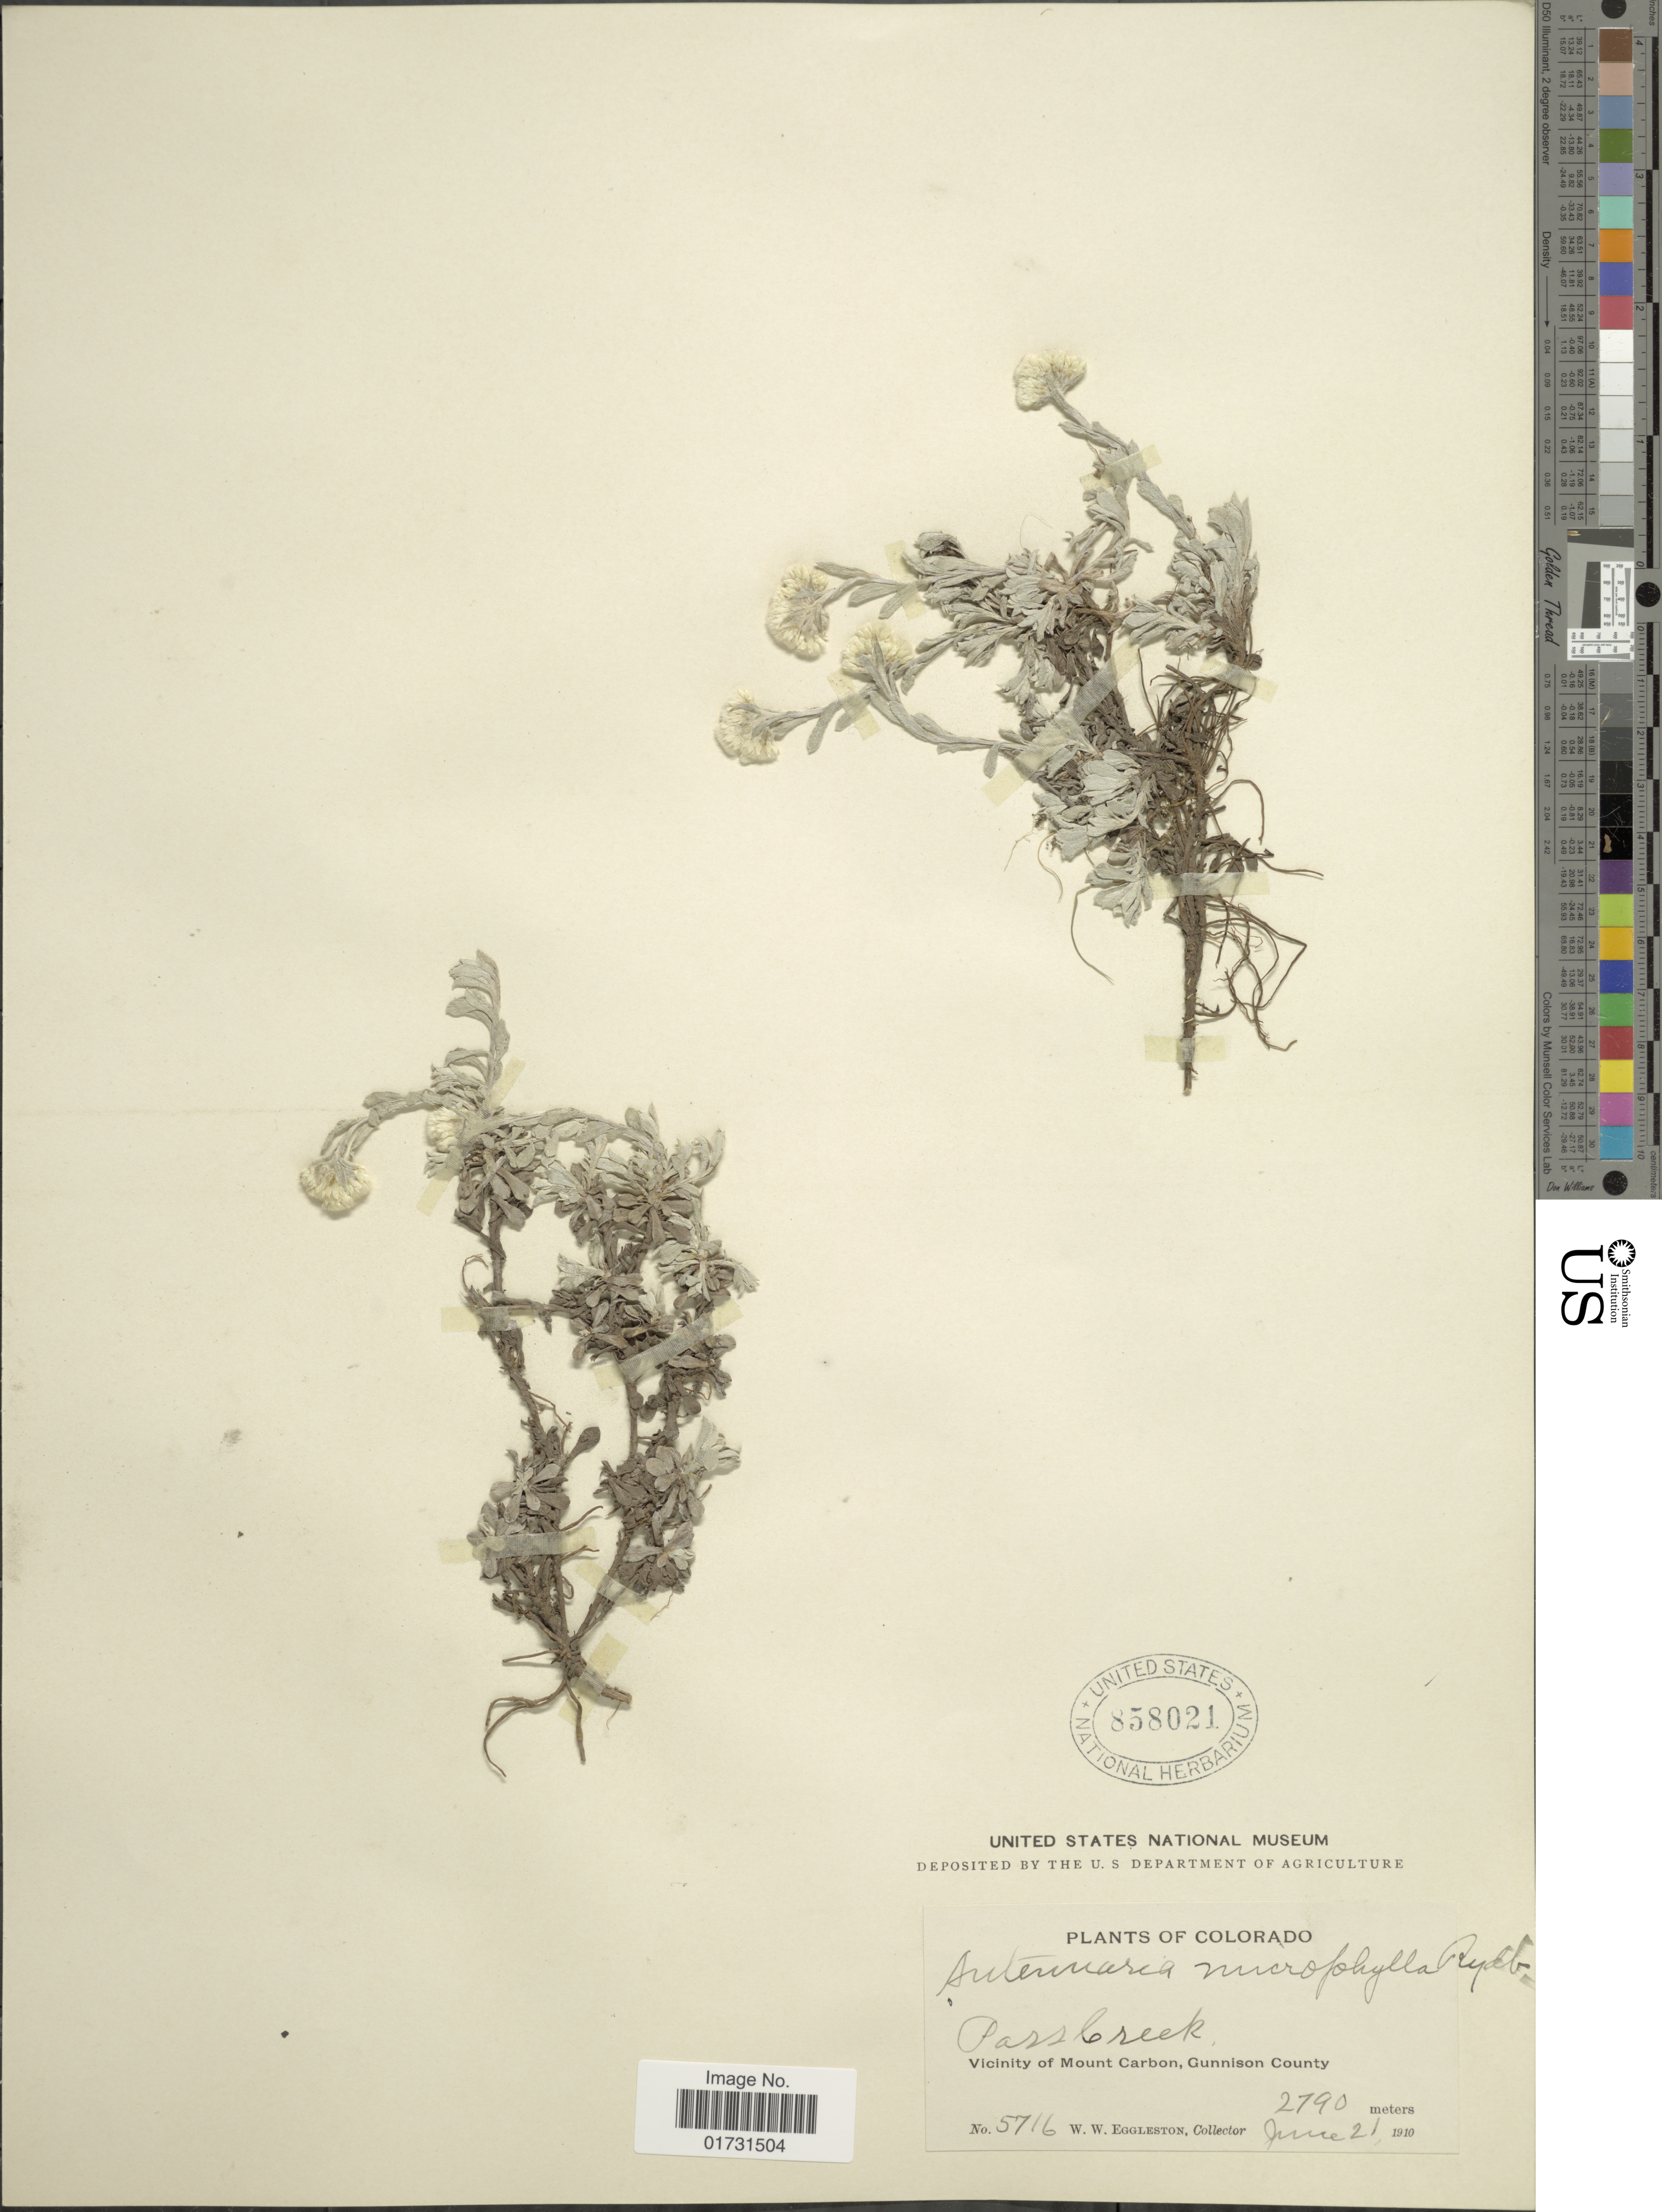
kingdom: Plantae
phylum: Tracheophyta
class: Magnoliopsida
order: Asterales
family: Asteraceae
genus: Antennaria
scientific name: Antennaria microphylla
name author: Rydb.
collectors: W. W. Eggleston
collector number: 5716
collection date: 1910-06-21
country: United States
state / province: Colorado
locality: Pass Creek. Vicinity of Mount Carbon, Gunnison County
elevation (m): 2790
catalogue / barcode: US 858021